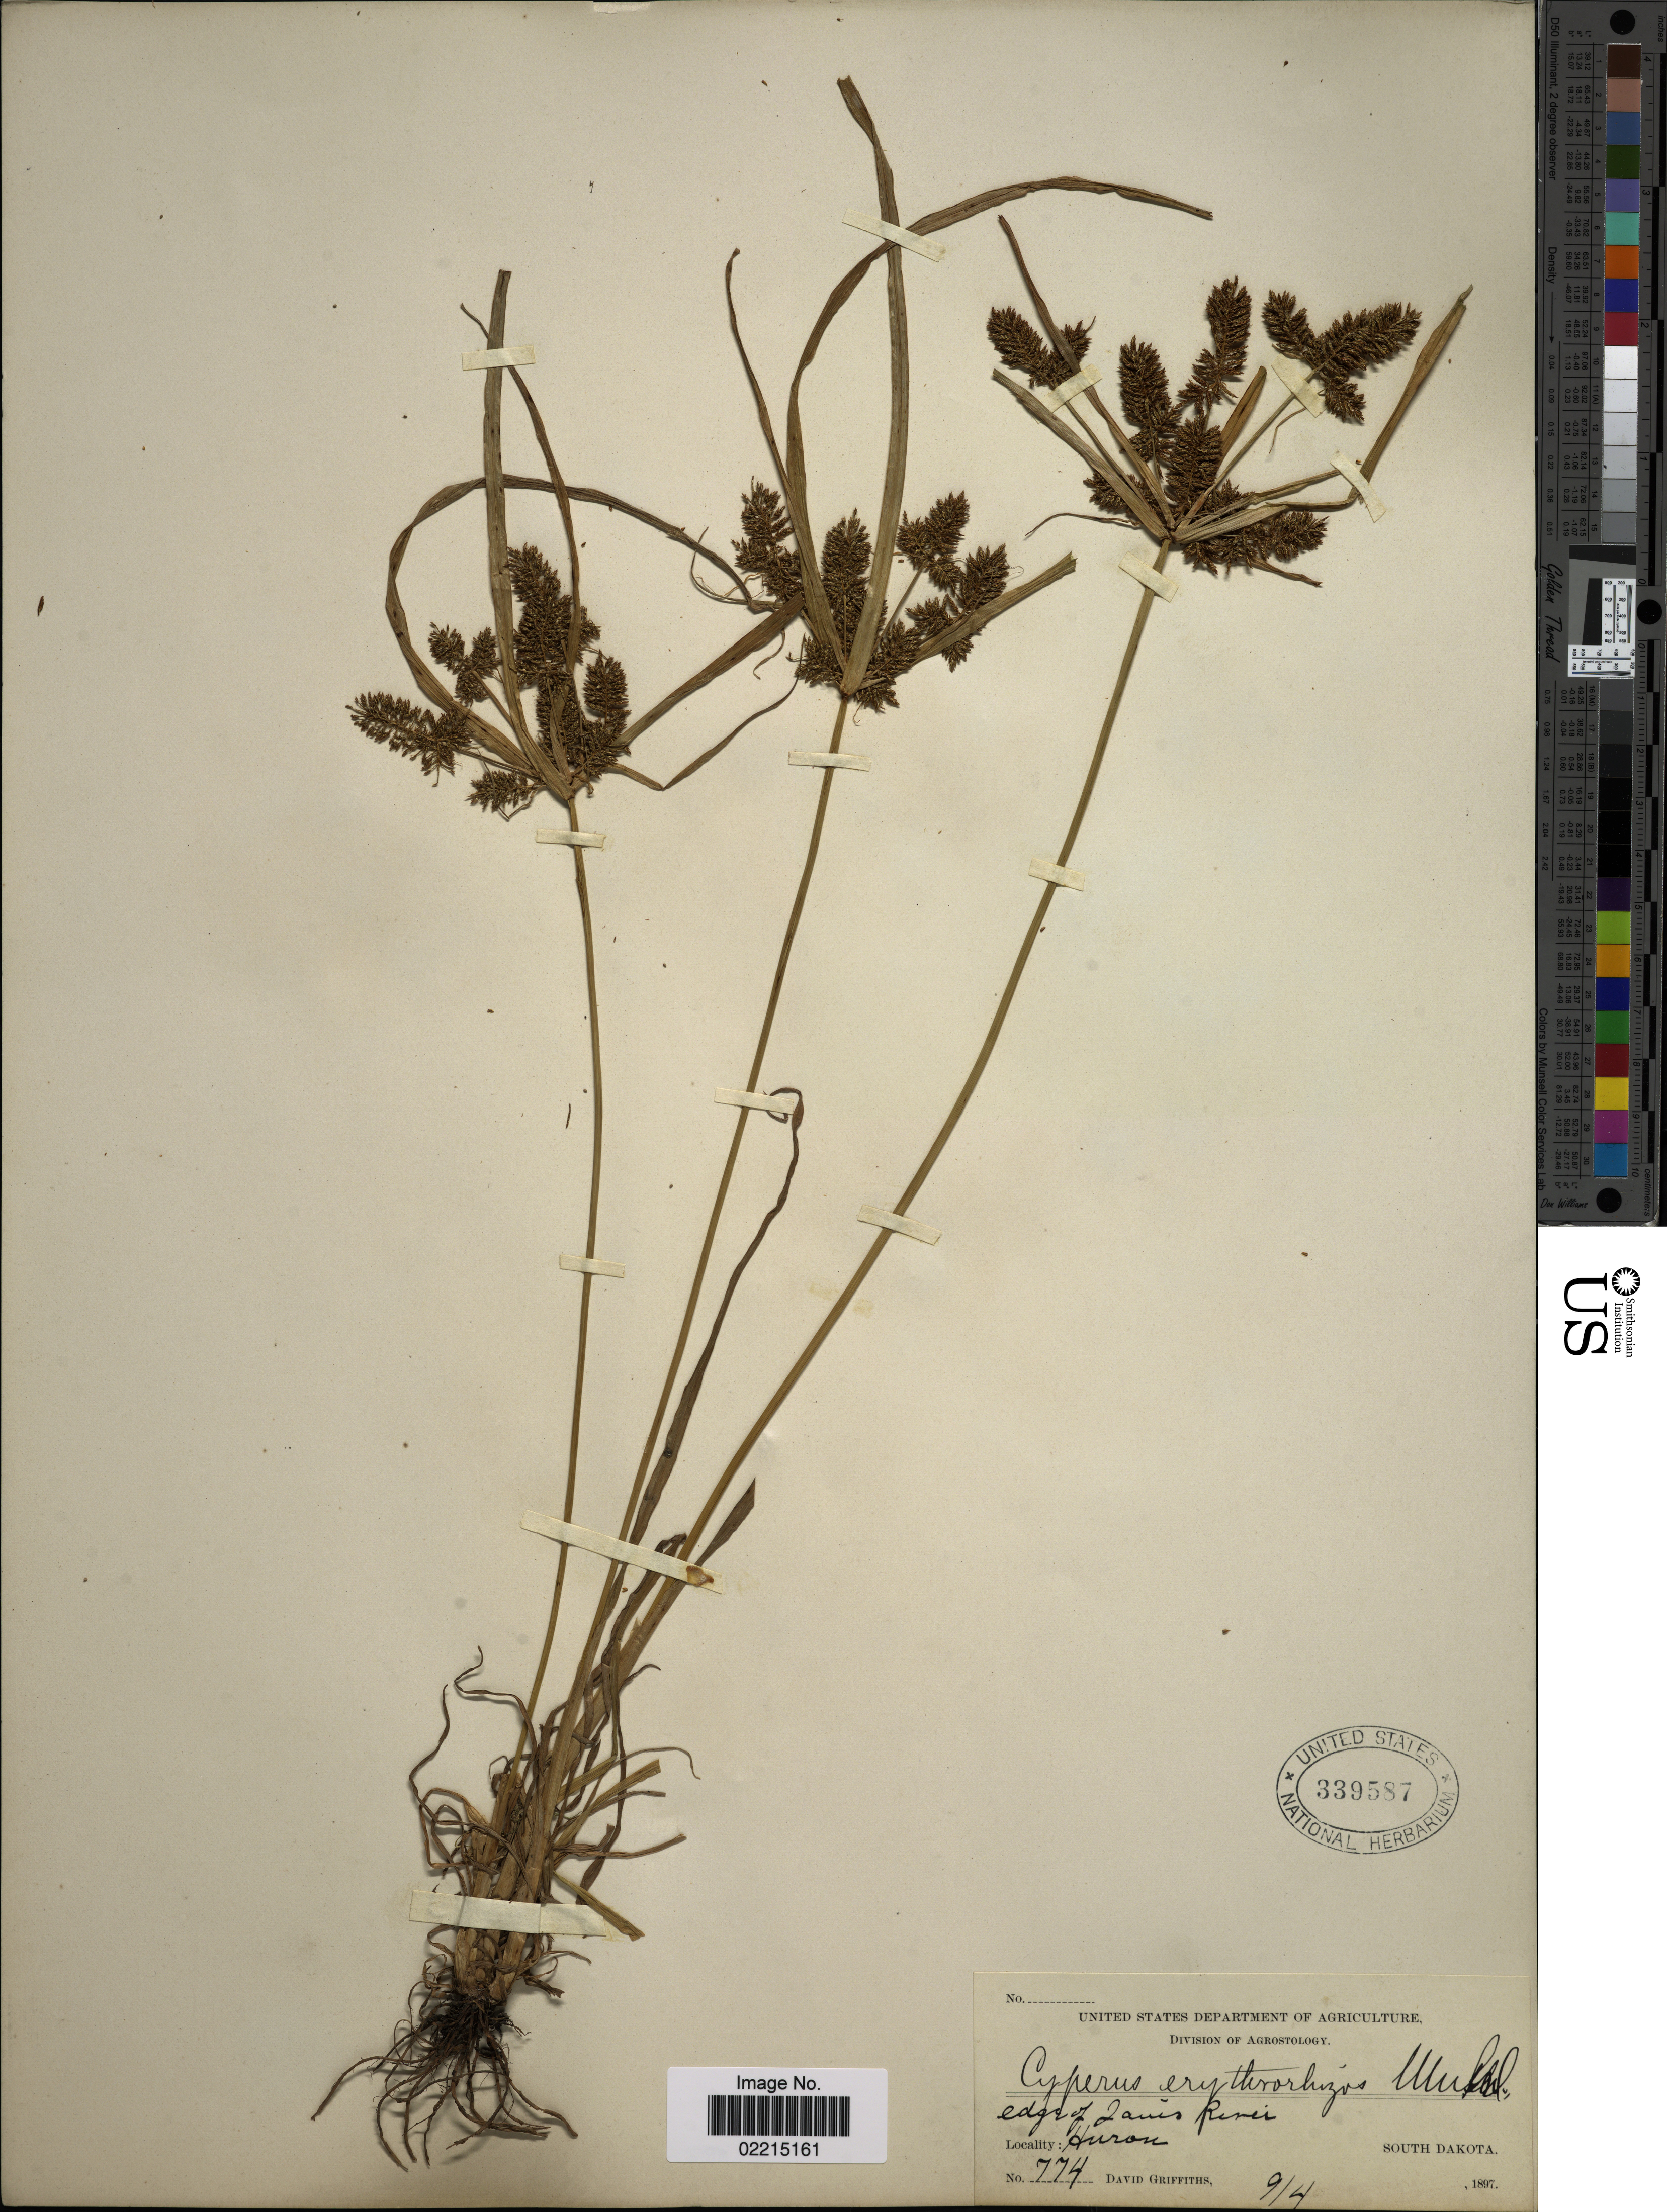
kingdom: Plantae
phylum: Tracheophyta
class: Liliopsida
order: Poales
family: Cyperaceae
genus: Cyperus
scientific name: Cyperus erythrorhizos Muhl.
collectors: D. Griffiths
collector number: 774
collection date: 1897-09-04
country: United States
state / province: South Dakota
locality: Edge of James River. Huron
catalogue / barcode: US 339587